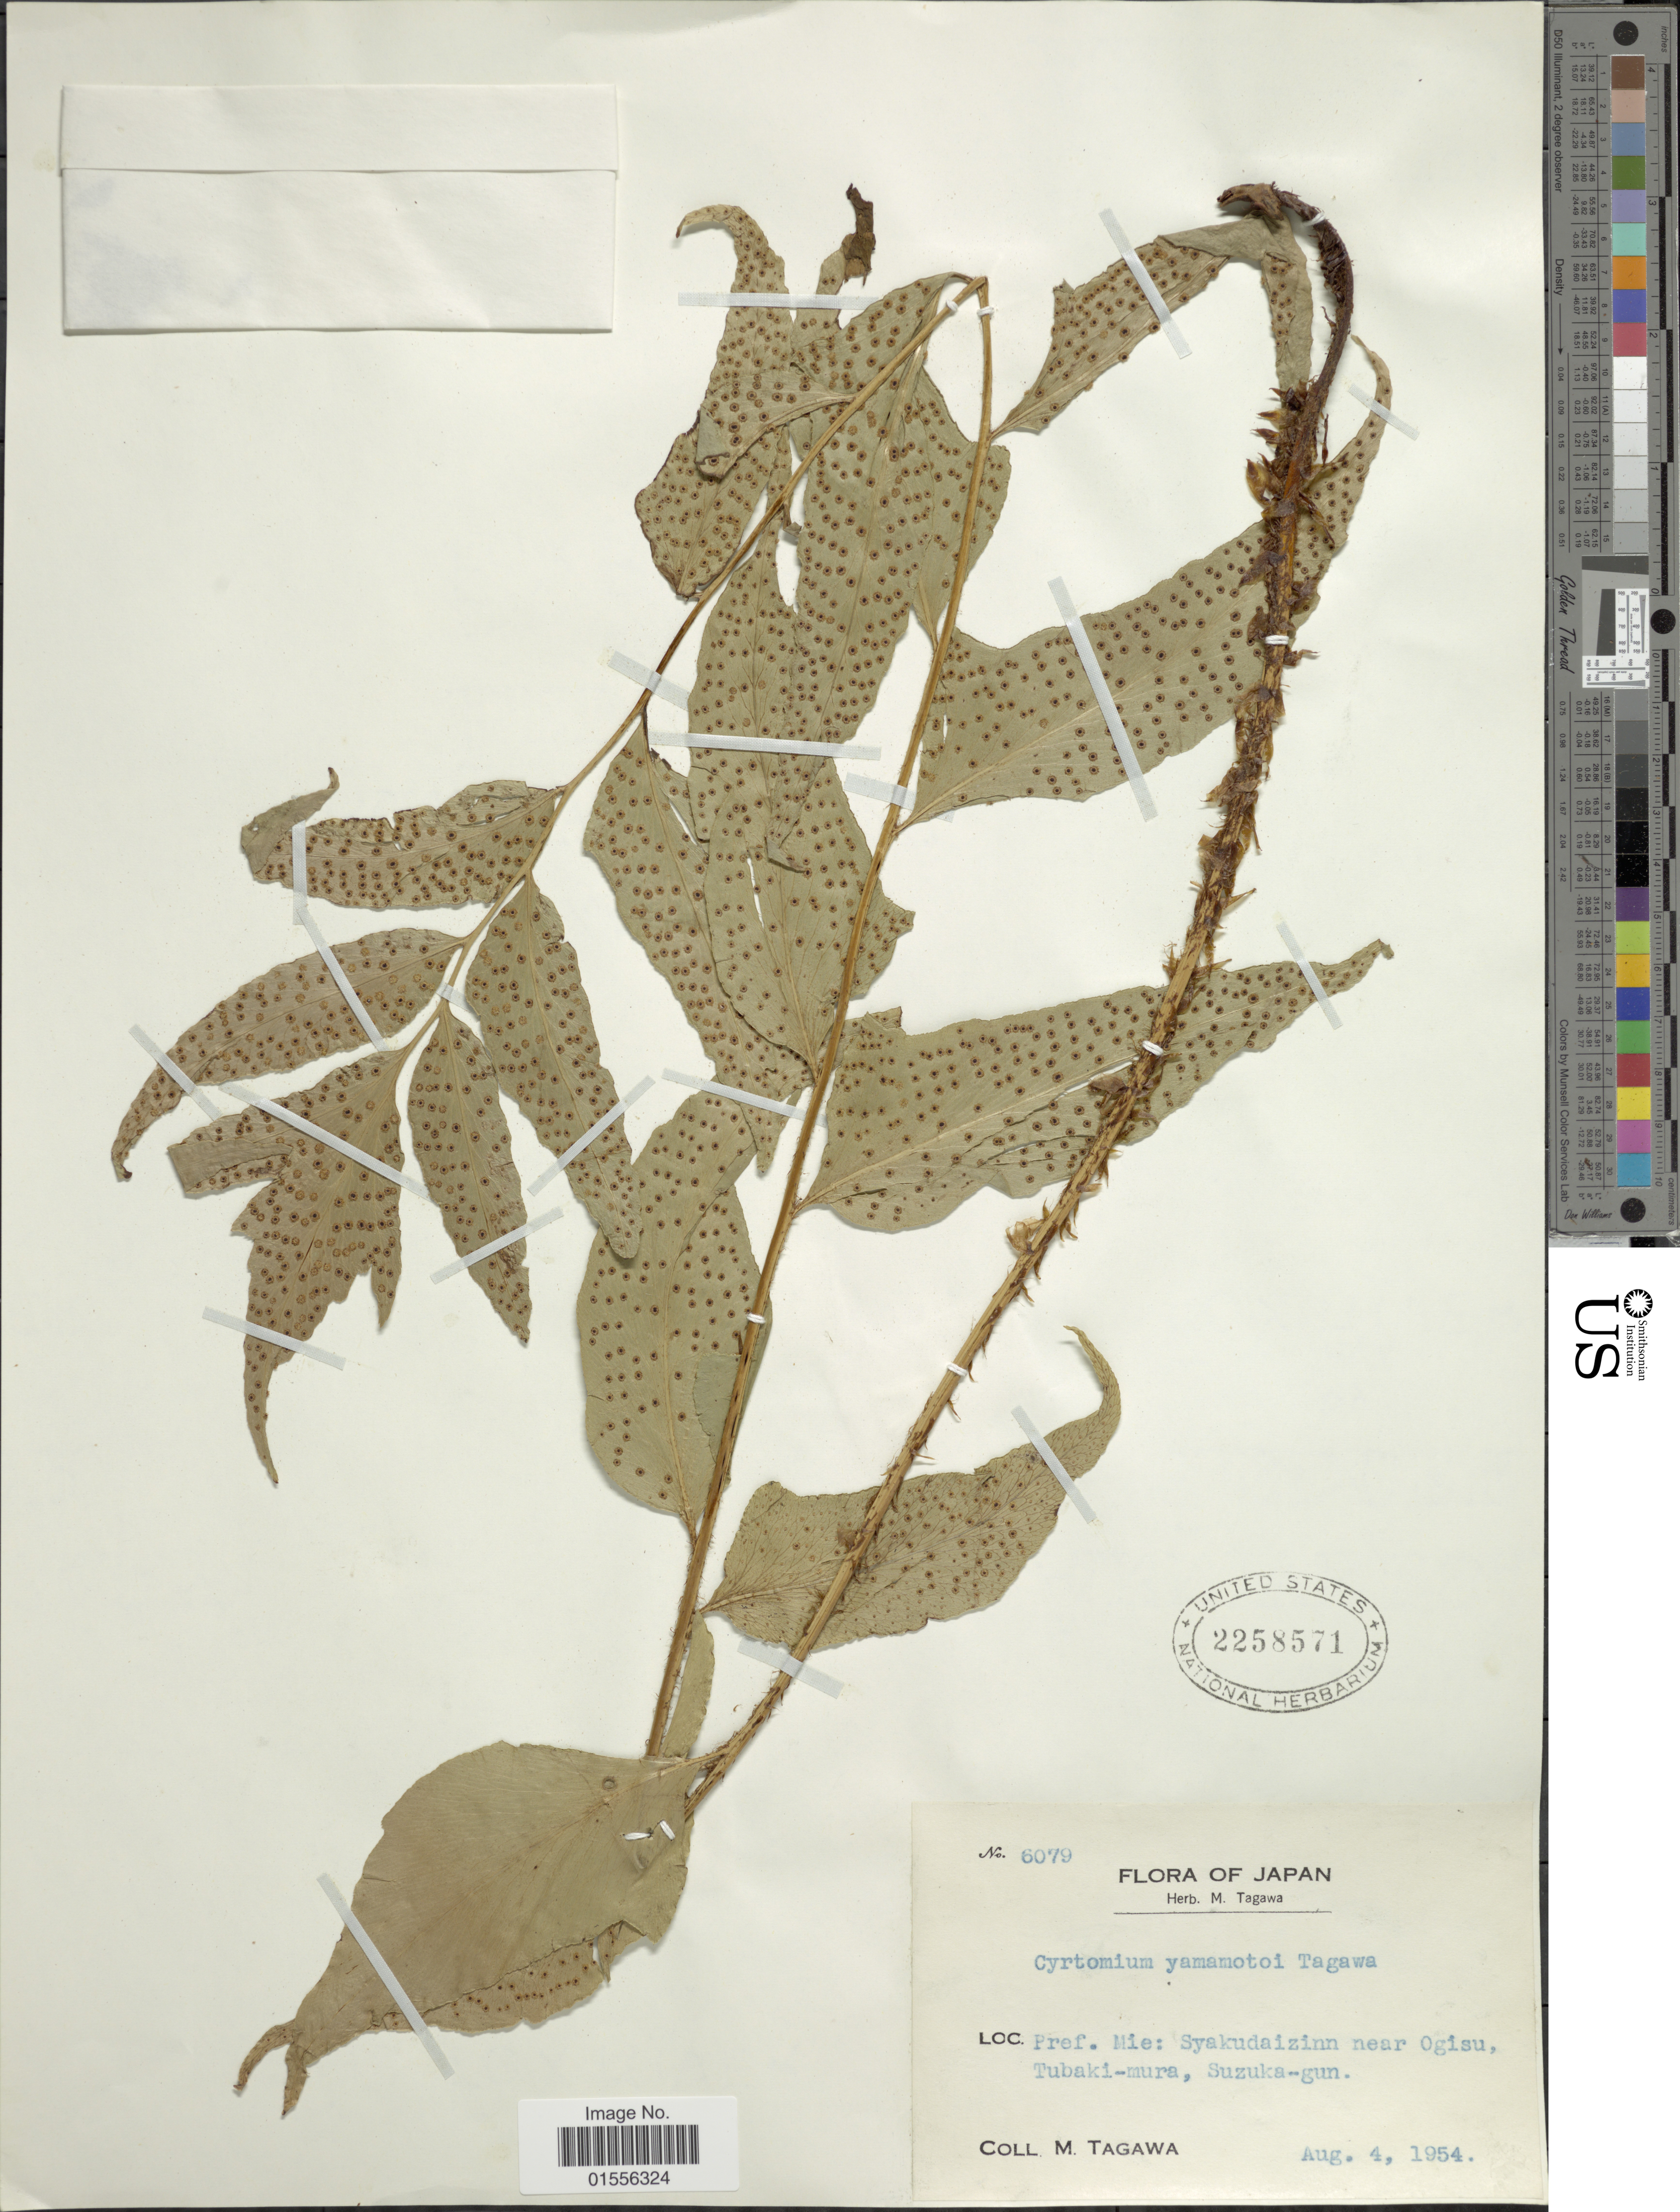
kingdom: Plantae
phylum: Tracheophyta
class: Polypodiopsida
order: Polypodiales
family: Dryopteridaceae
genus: Cyrtomium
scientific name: Cyrtomium yamamotoi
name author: Tagawa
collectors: M. Tagawa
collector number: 6079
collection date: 1954-08-04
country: Japan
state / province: Mie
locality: Pref Mie: Syakudaizon near Ogisu, Tubaki-mura, Suzuka-gun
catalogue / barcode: US 2258571